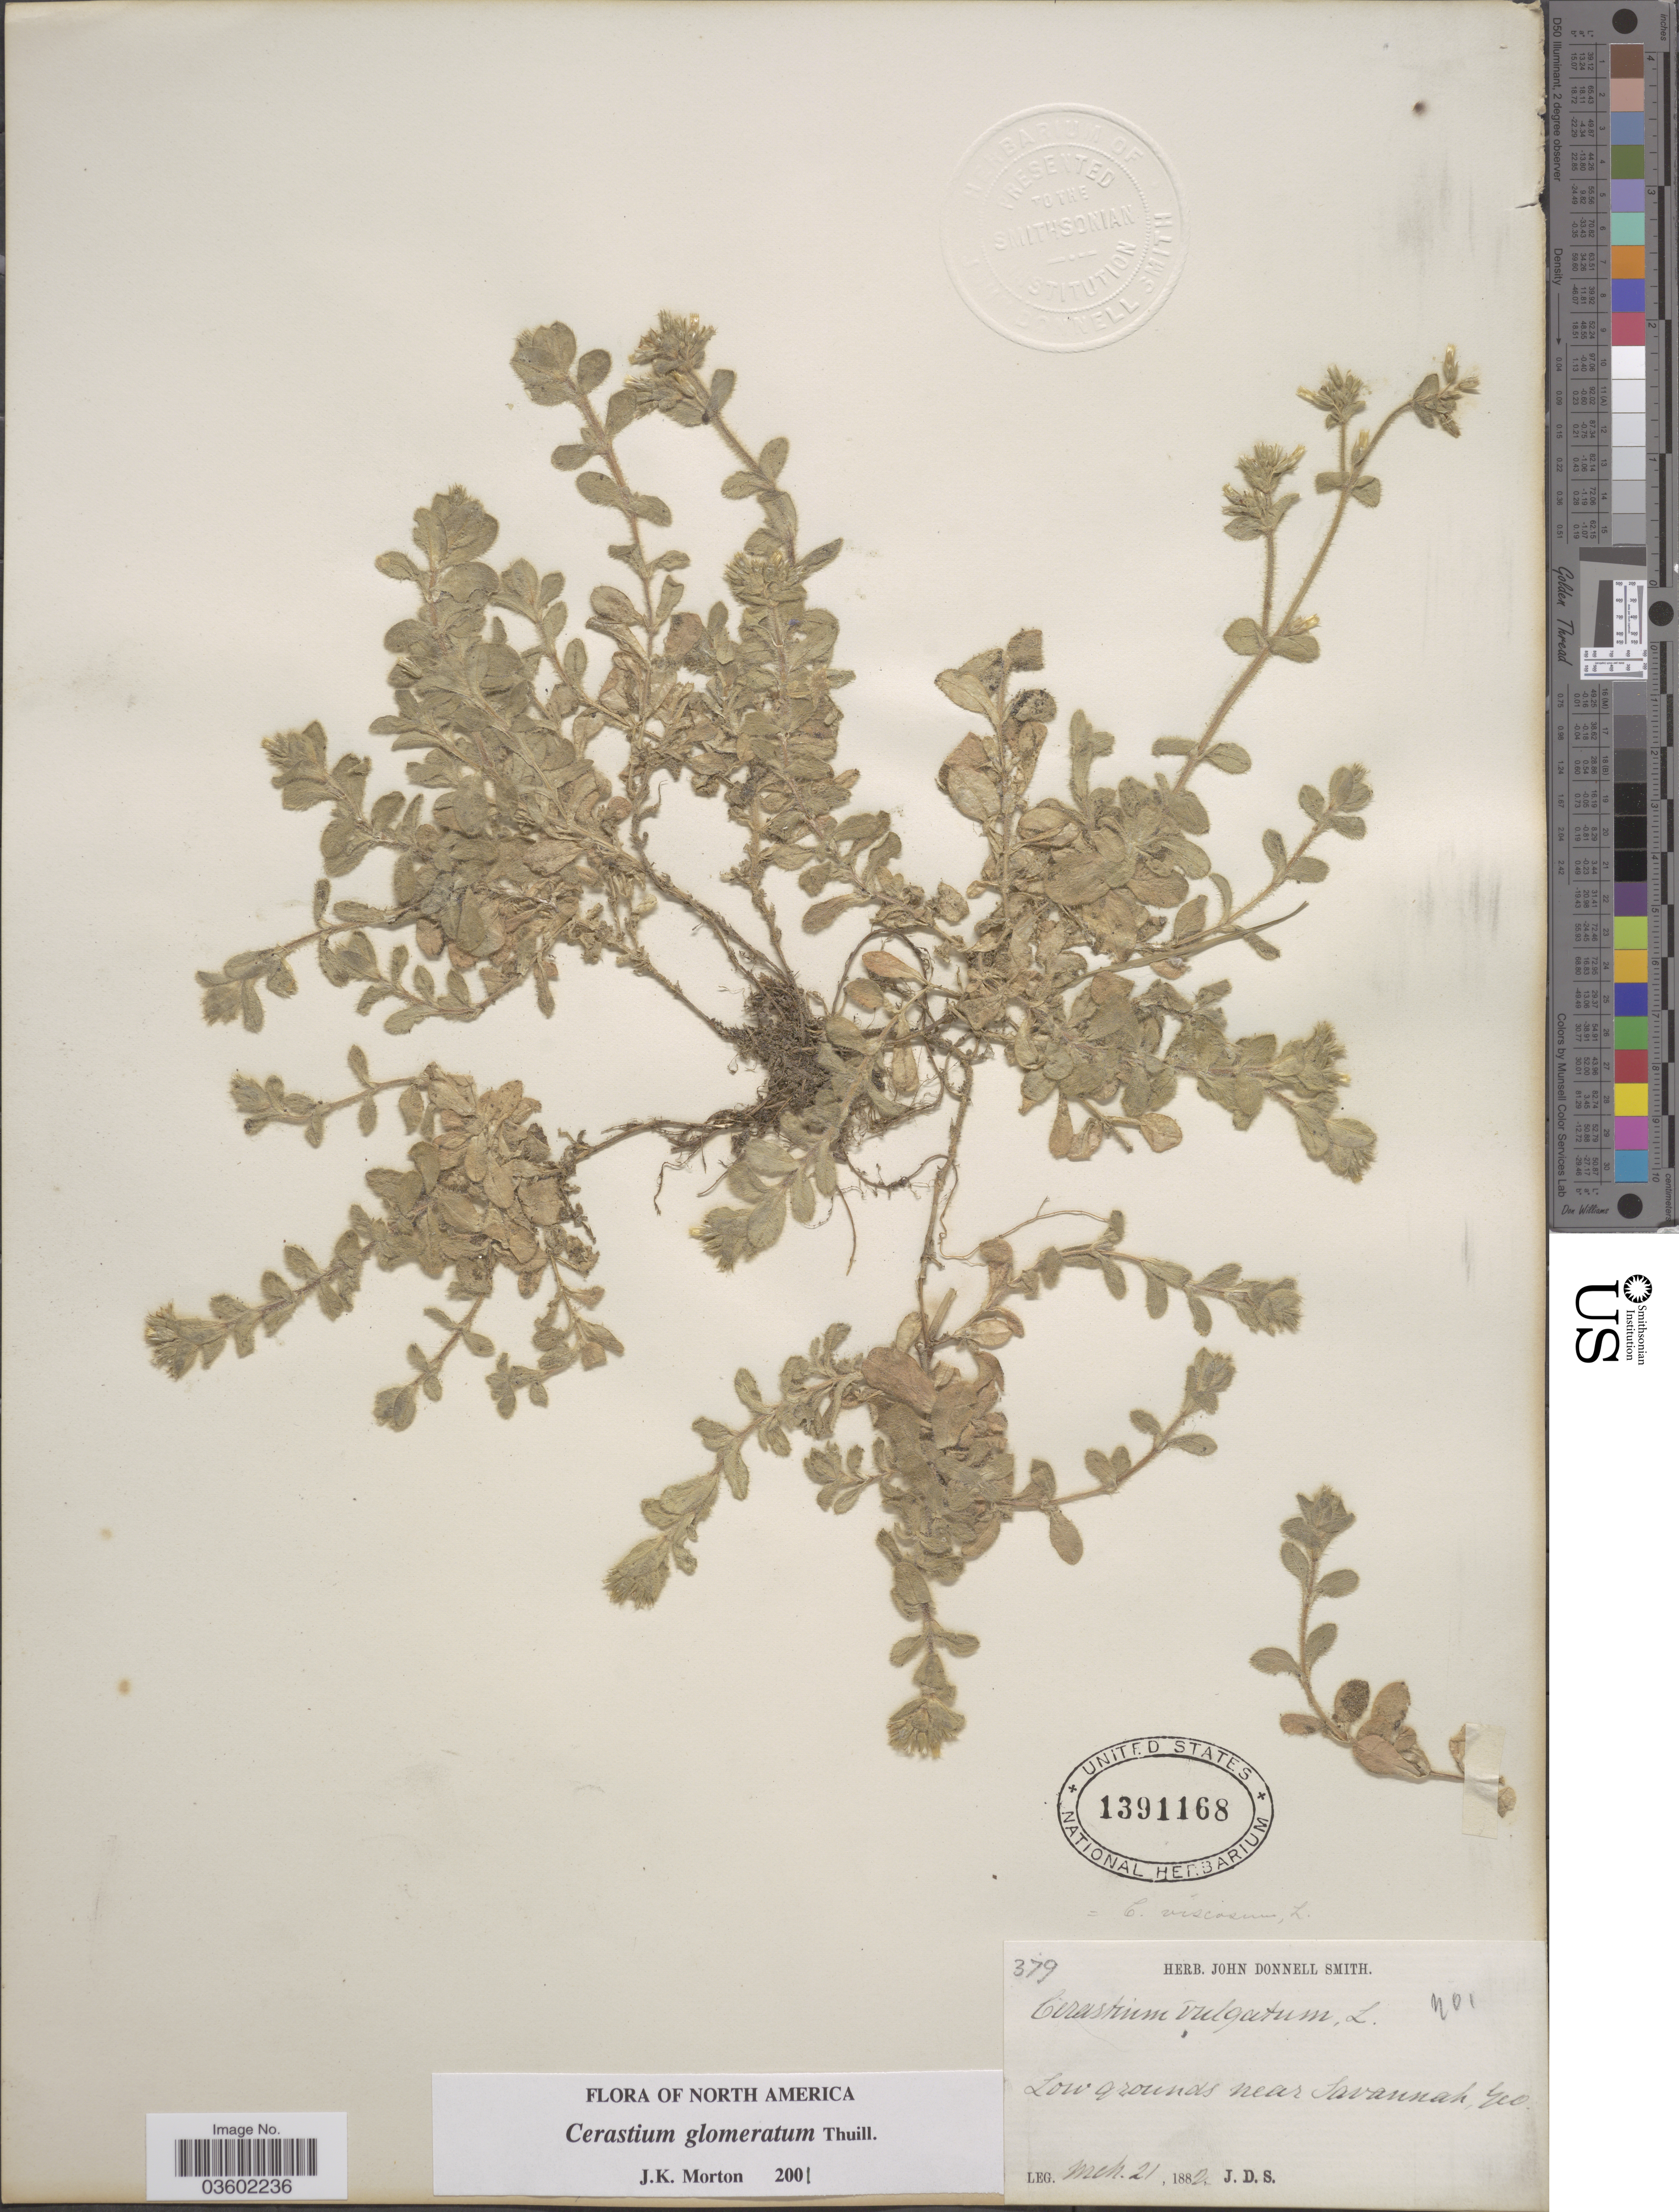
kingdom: Plantae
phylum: Tracheophyta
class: Magnoliopsida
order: Caryophyllales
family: Caryophyllaceae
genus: Cerastium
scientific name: Cerastium viscosum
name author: L.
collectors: J. Donnell Smith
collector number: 379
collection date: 1882-03-21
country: United States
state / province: Georgia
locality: Low grounds near Savannah, Geo.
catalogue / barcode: US 1391168